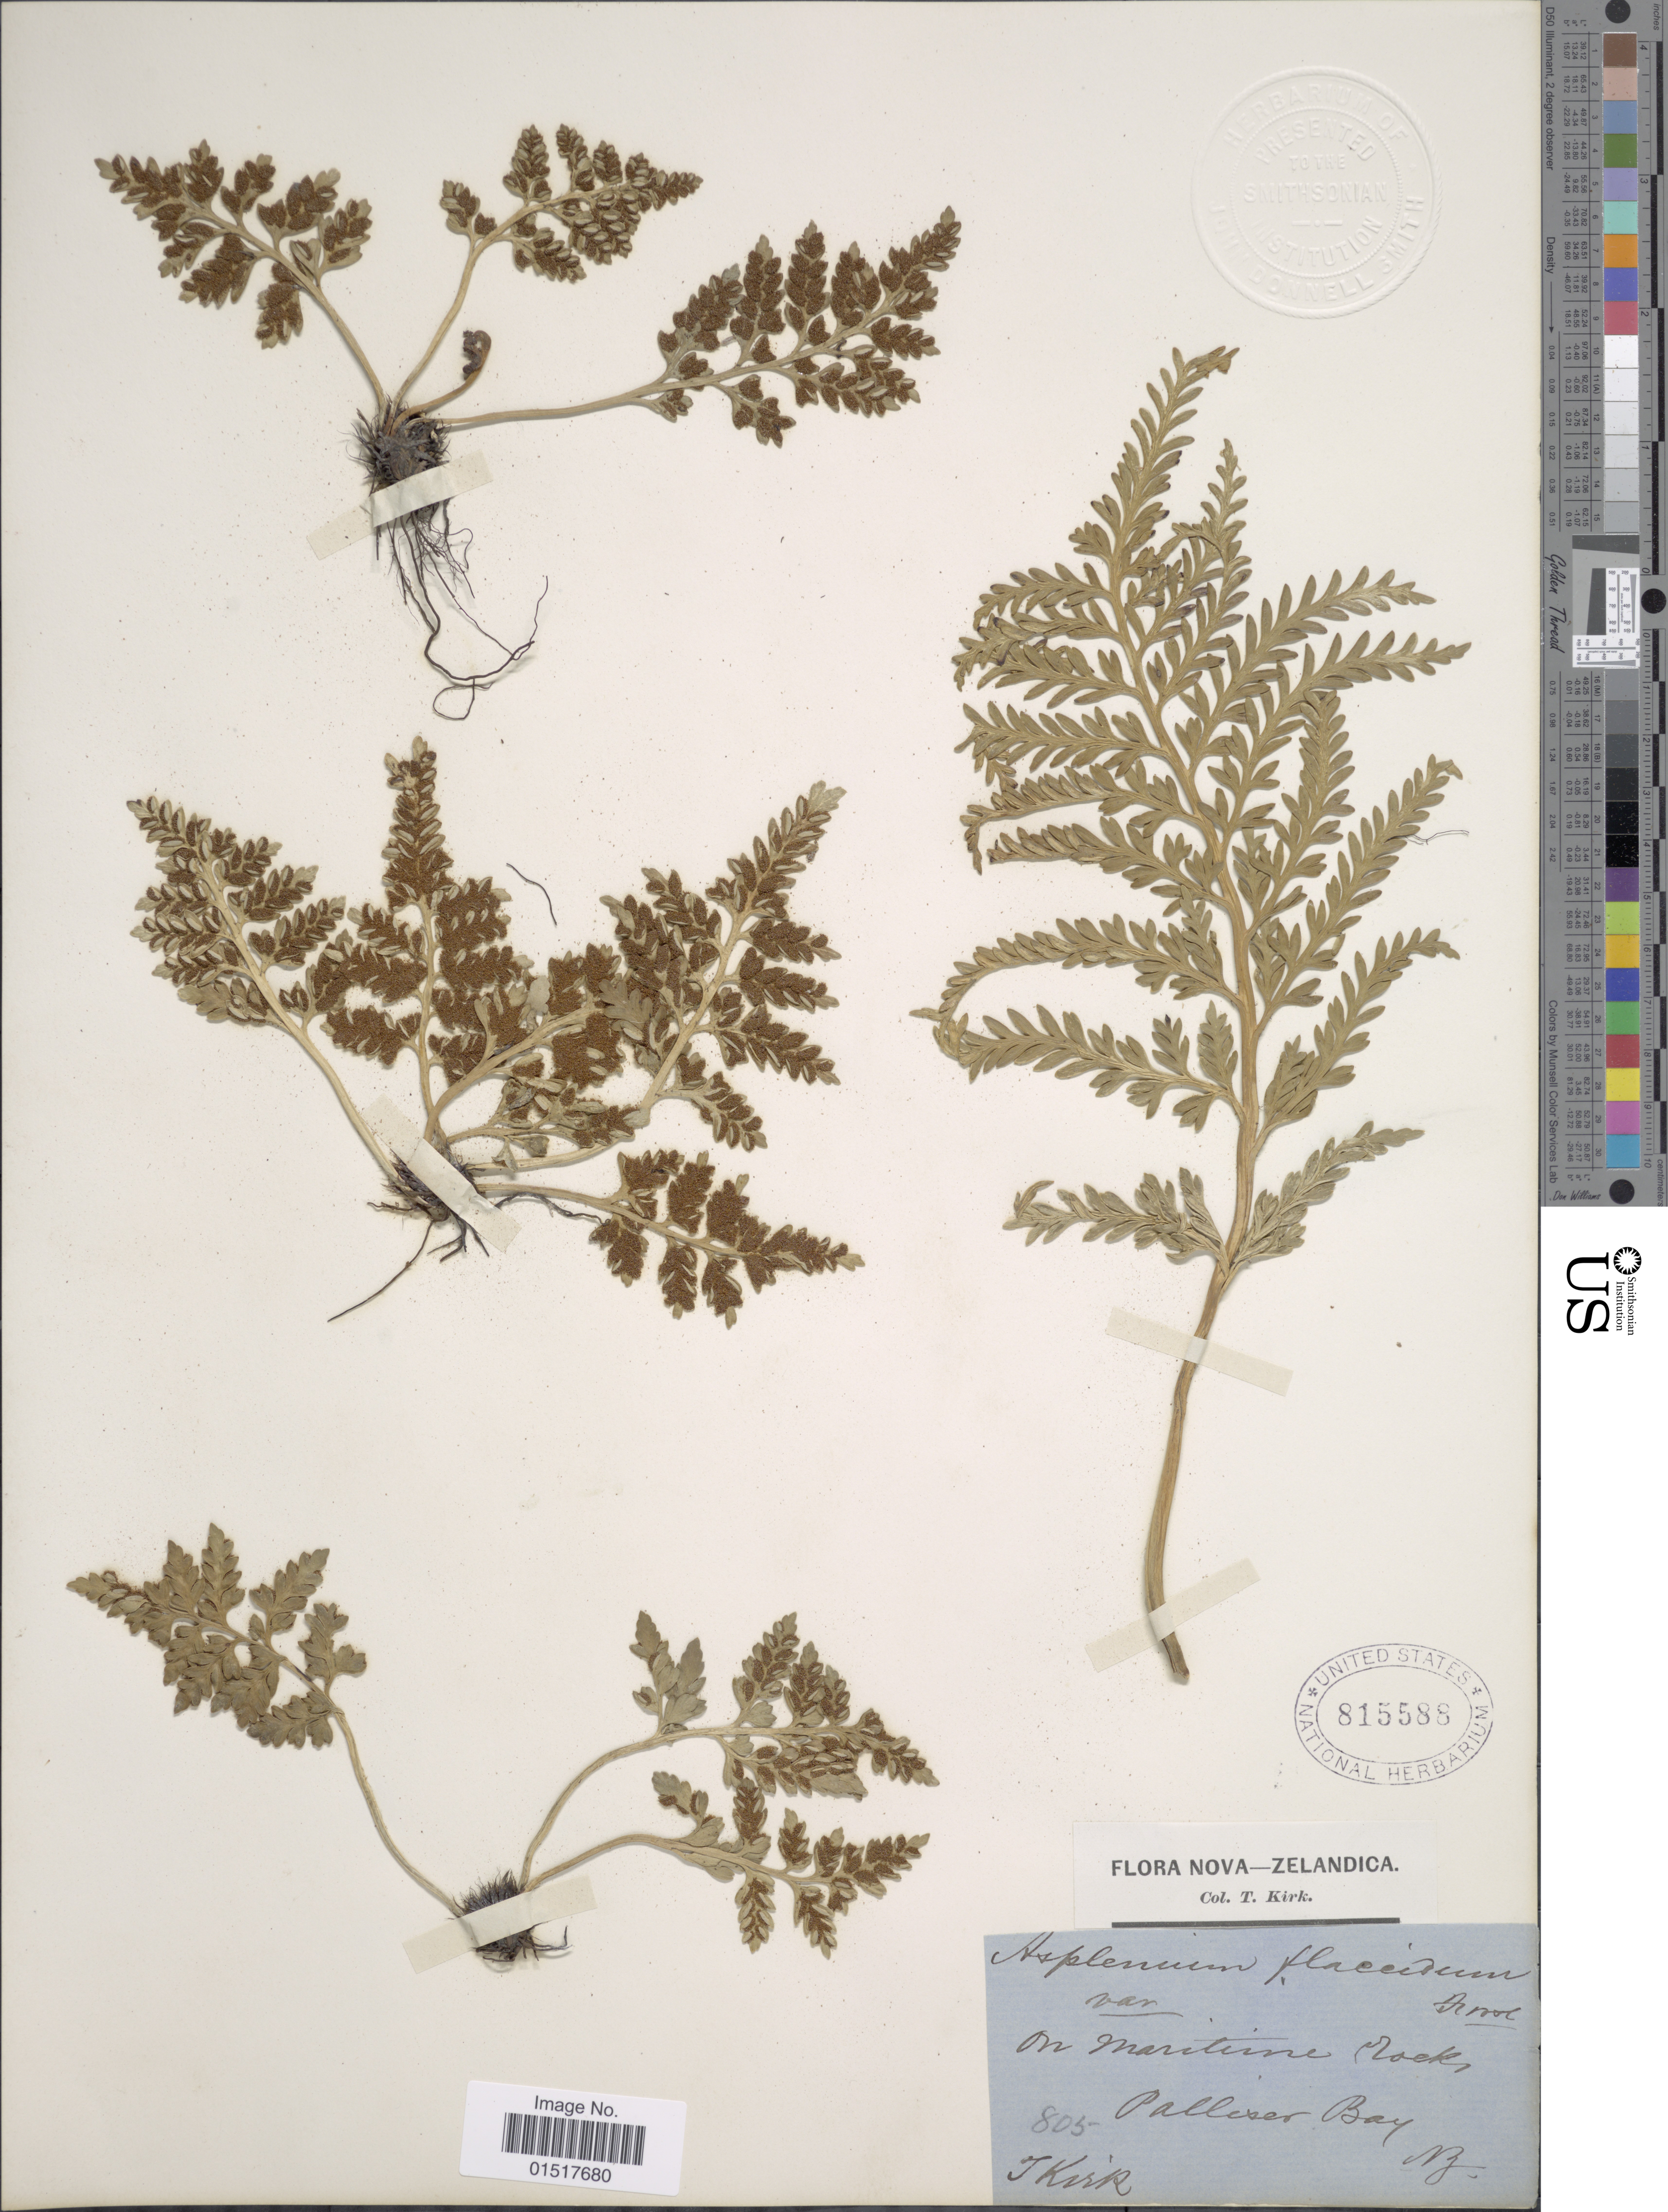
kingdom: Plantae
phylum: Tracheophyta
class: Polypodiopsida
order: Polypodiales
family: Aspleniaceae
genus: Asplenium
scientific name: Asplenium flaccidum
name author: Bonap.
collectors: T. Kirk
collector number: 805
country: New Zealand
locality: On maritime rocks, Palliser Bay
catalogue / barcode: US 815588